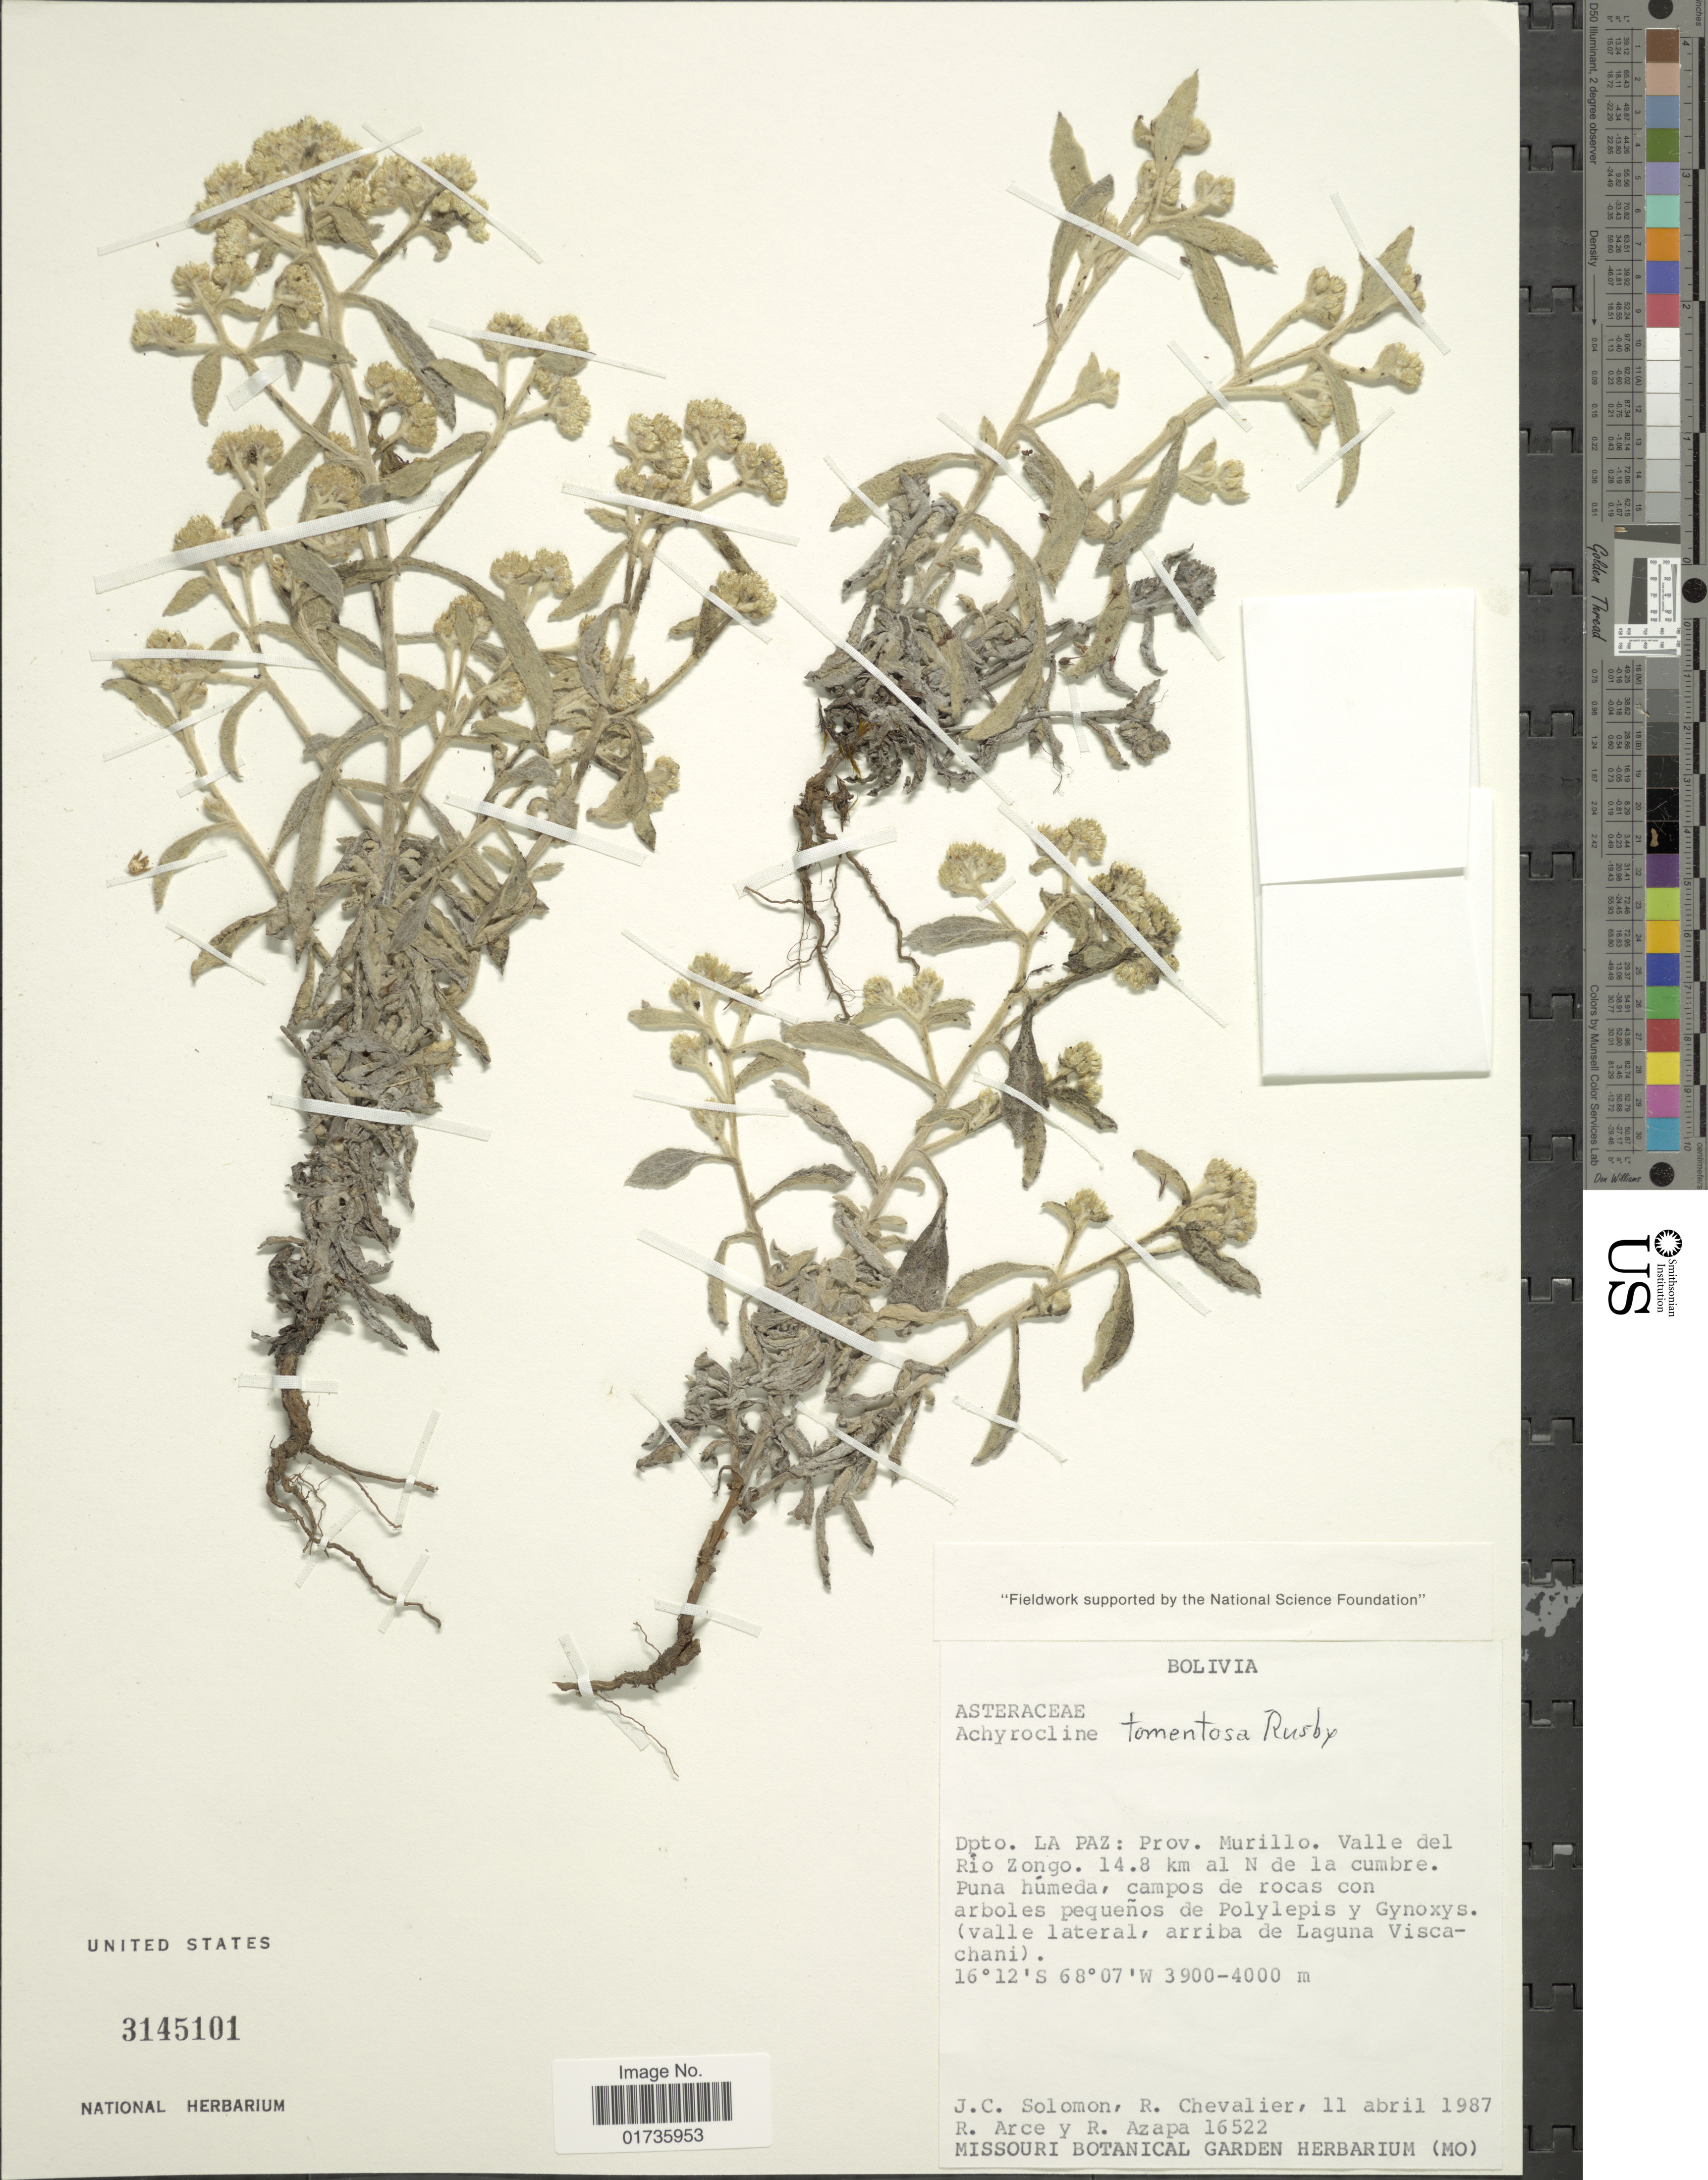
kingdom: Plantae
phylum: Tracheophyta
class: Magnoliopsida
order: Asterales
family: Asteraceae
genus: Achyrocline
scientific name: Achyrocline tomentosa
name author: Rusby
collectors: J. C. Solomon, R. C. Chevalier, R. Arce & R. Azapa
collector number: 16522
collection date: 1987-04-11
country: Bolivia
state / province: La Paz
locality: Dpto La Paz: Prov. Murillo. Valle de Rio Zongo. 14.8 km al N de la cumbre. Puna húmeda, campos de rocas con arboles pequeños de Polylepis y Gynoxys (valle lateral, arriba de Laguna Viscachani)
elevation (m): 3900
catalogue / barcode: US 3145101